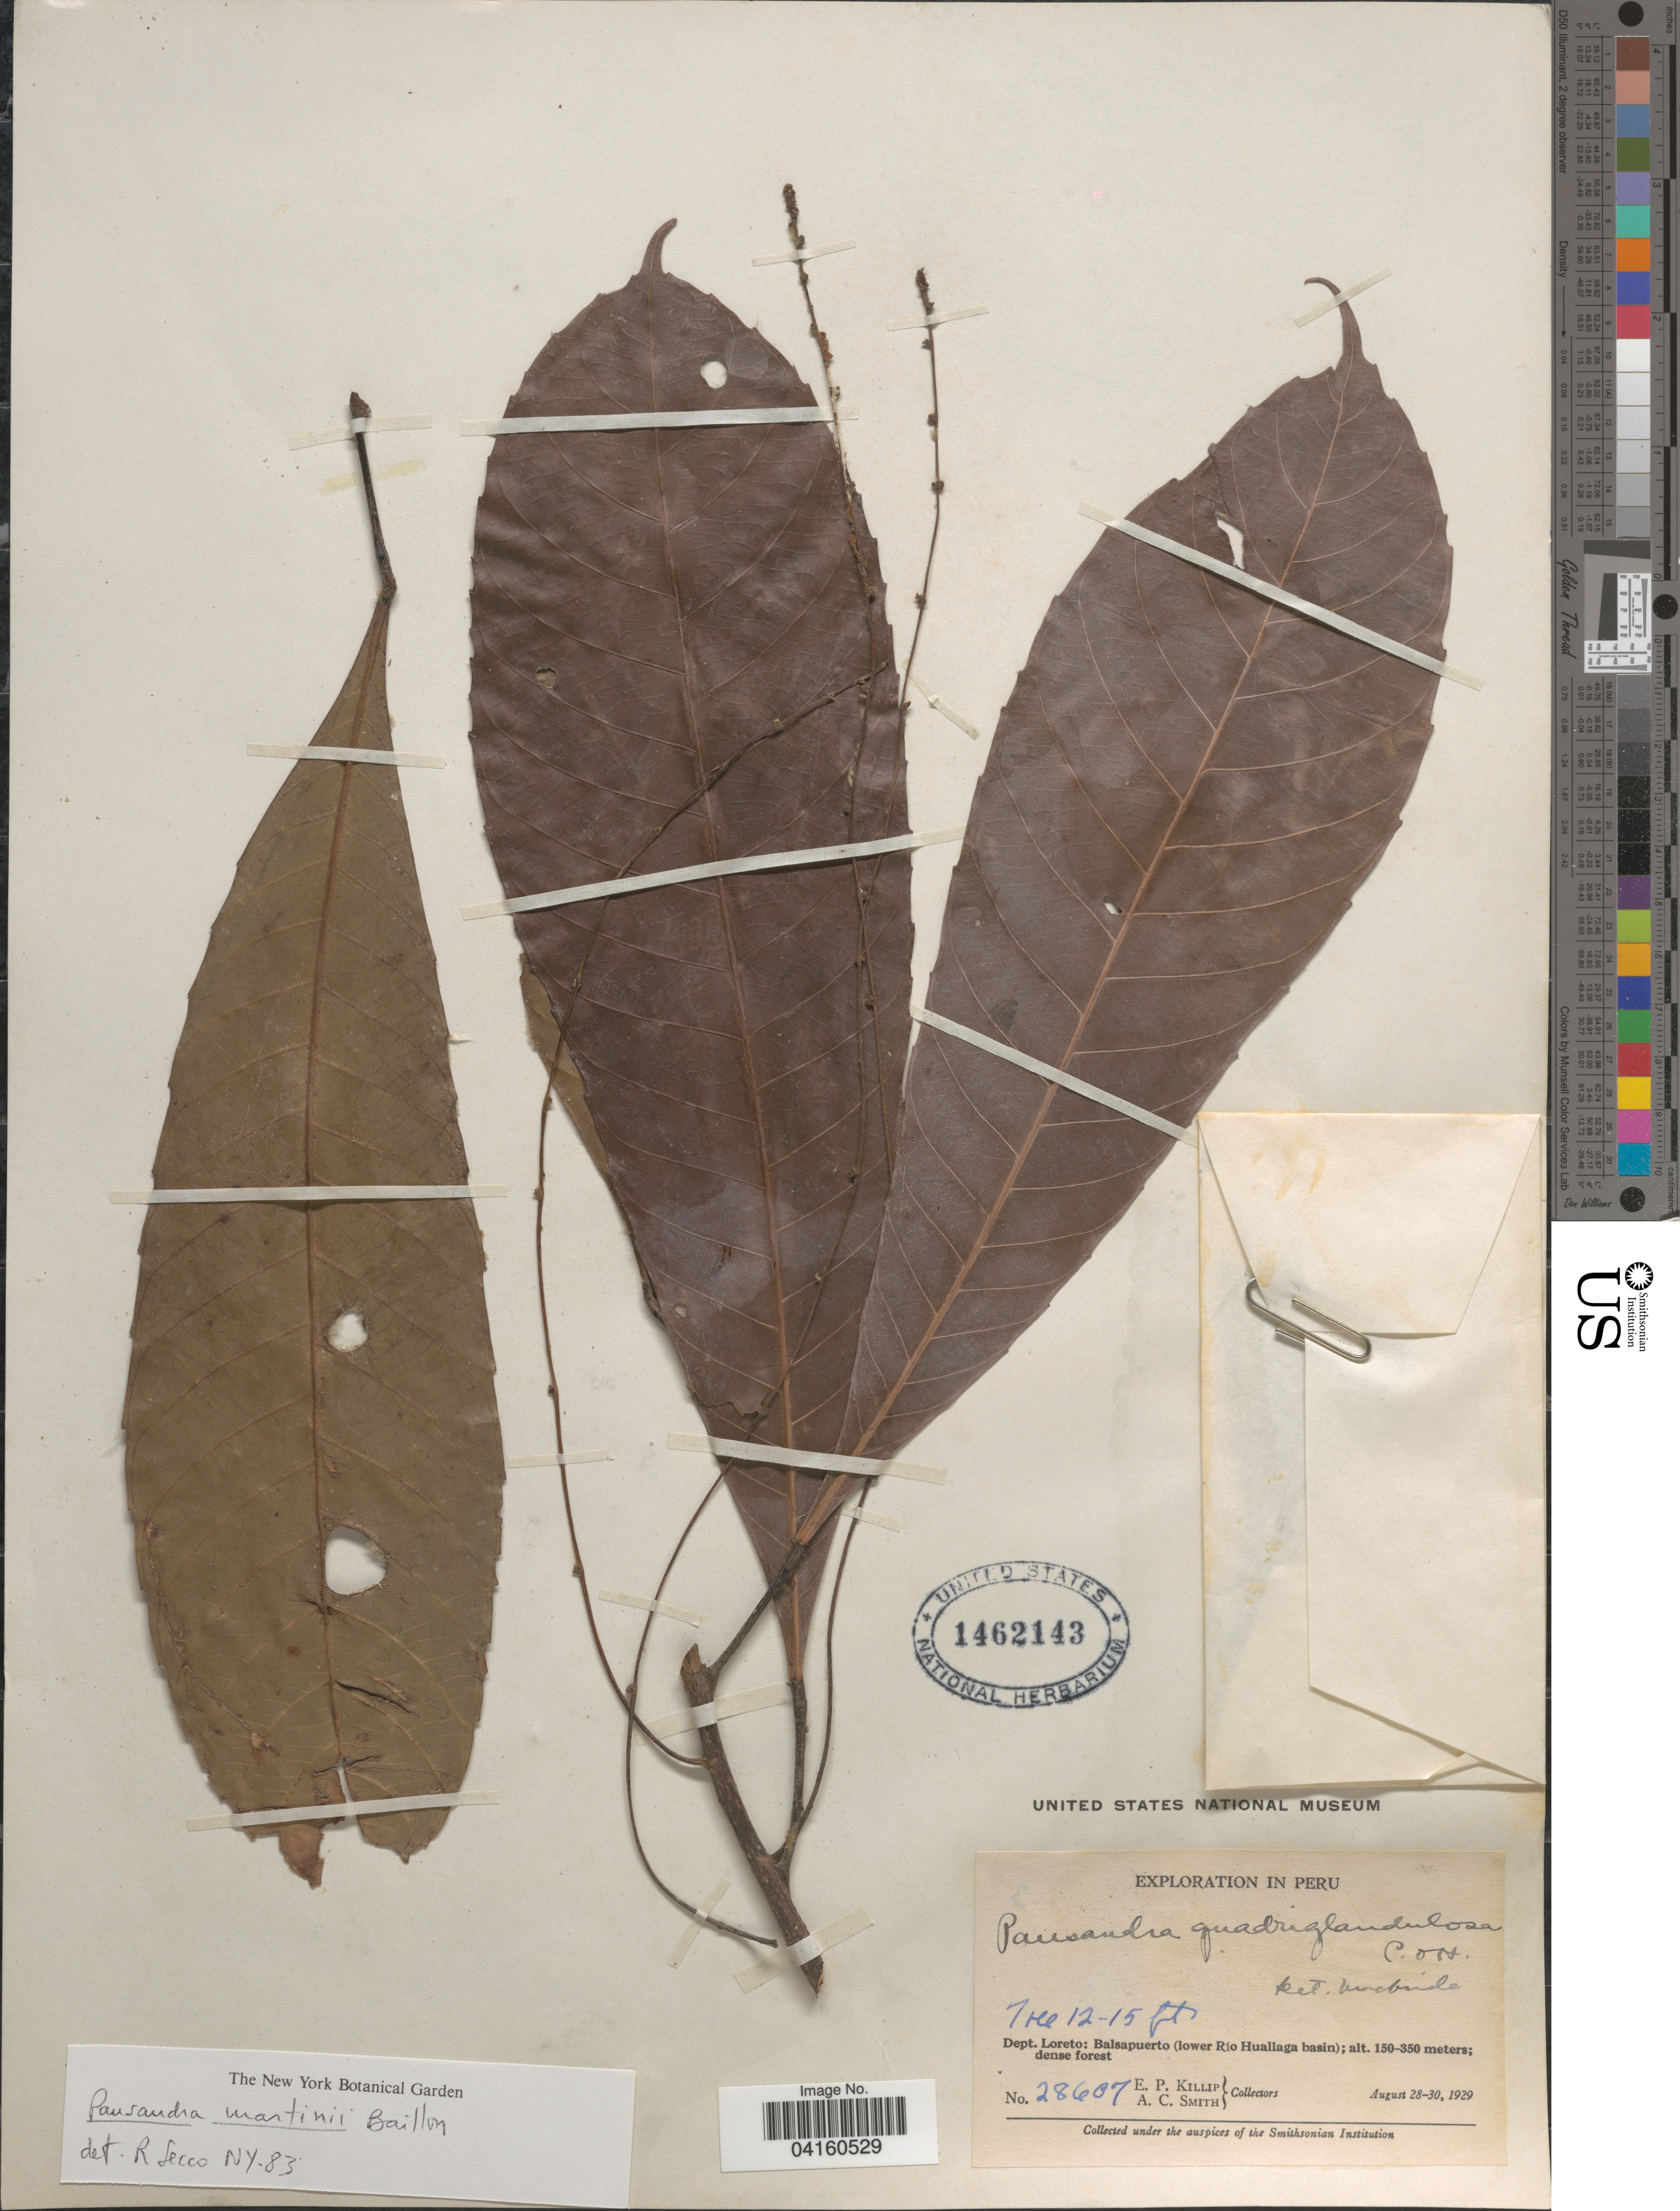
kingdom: Plantae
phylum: Tracheophyta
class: Magnoliopsida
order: Malpighiales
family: Euphorbiaceae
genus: Pausandra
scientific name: Pausandra martinii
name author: Baill.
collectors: E. P. Killip & A. C. Smith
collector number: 28607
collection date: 1929-08-28/1929-08-30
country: Peru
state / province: Loreto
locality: Exploration in Peru. Dept. Loreto: Balsapuerto (lower Río Huallaga basin).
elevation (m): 150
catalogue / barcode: US 1462143